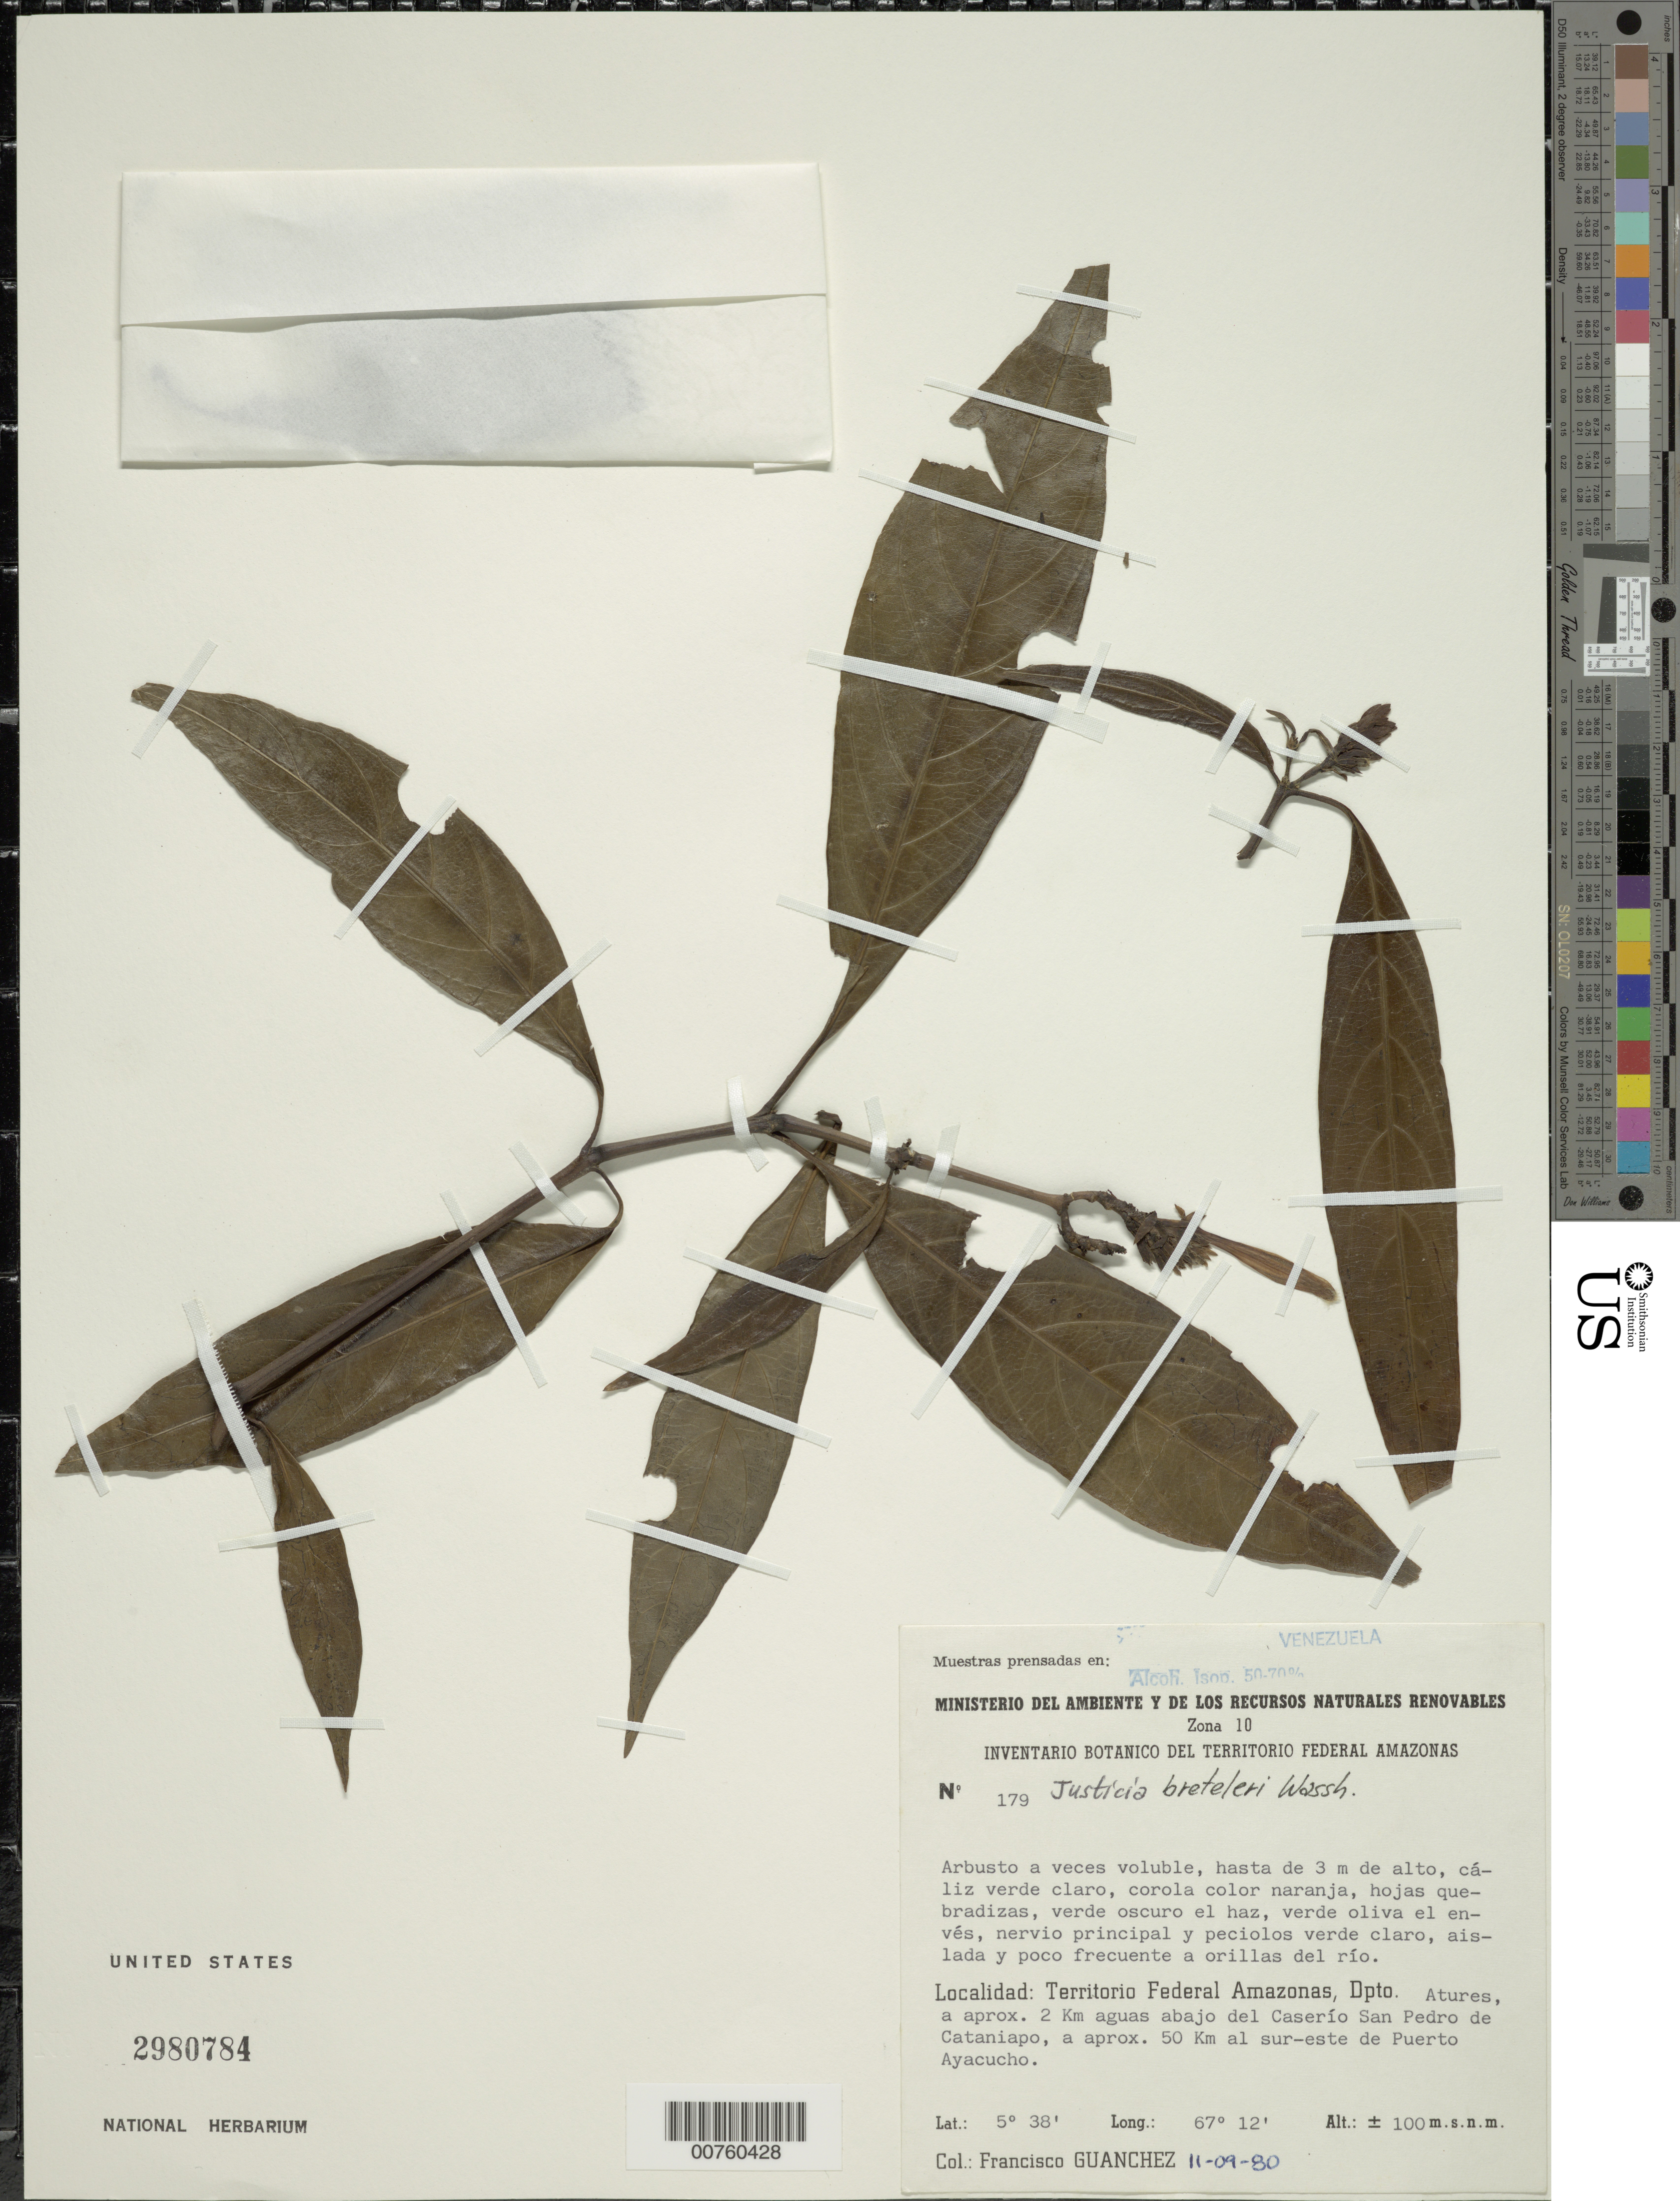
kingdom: Plantae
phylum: Tracheophyta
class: Magnoliopsida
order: Lamiales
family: Acanthaceae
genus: Justicia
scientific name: Justicia breteleri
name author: Wassh.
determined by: Wasshausen, Dieter C., (BOT), Smithsonian Institution - National Museum of Natural History (UNITED STATES)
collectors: F. Guánchez M.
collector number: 179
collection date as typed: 11-Sep-80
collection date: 1980-09-11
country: Venezuela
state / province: Amazonas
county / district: Atures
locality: Caserío San Pedro de Cataniapo, aprox. 2 km aguas abajo, a aprox. 50 km al sur-este de Puerto Ayacucho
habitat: Orillas del rio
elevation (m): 100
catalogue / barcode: US 2980784